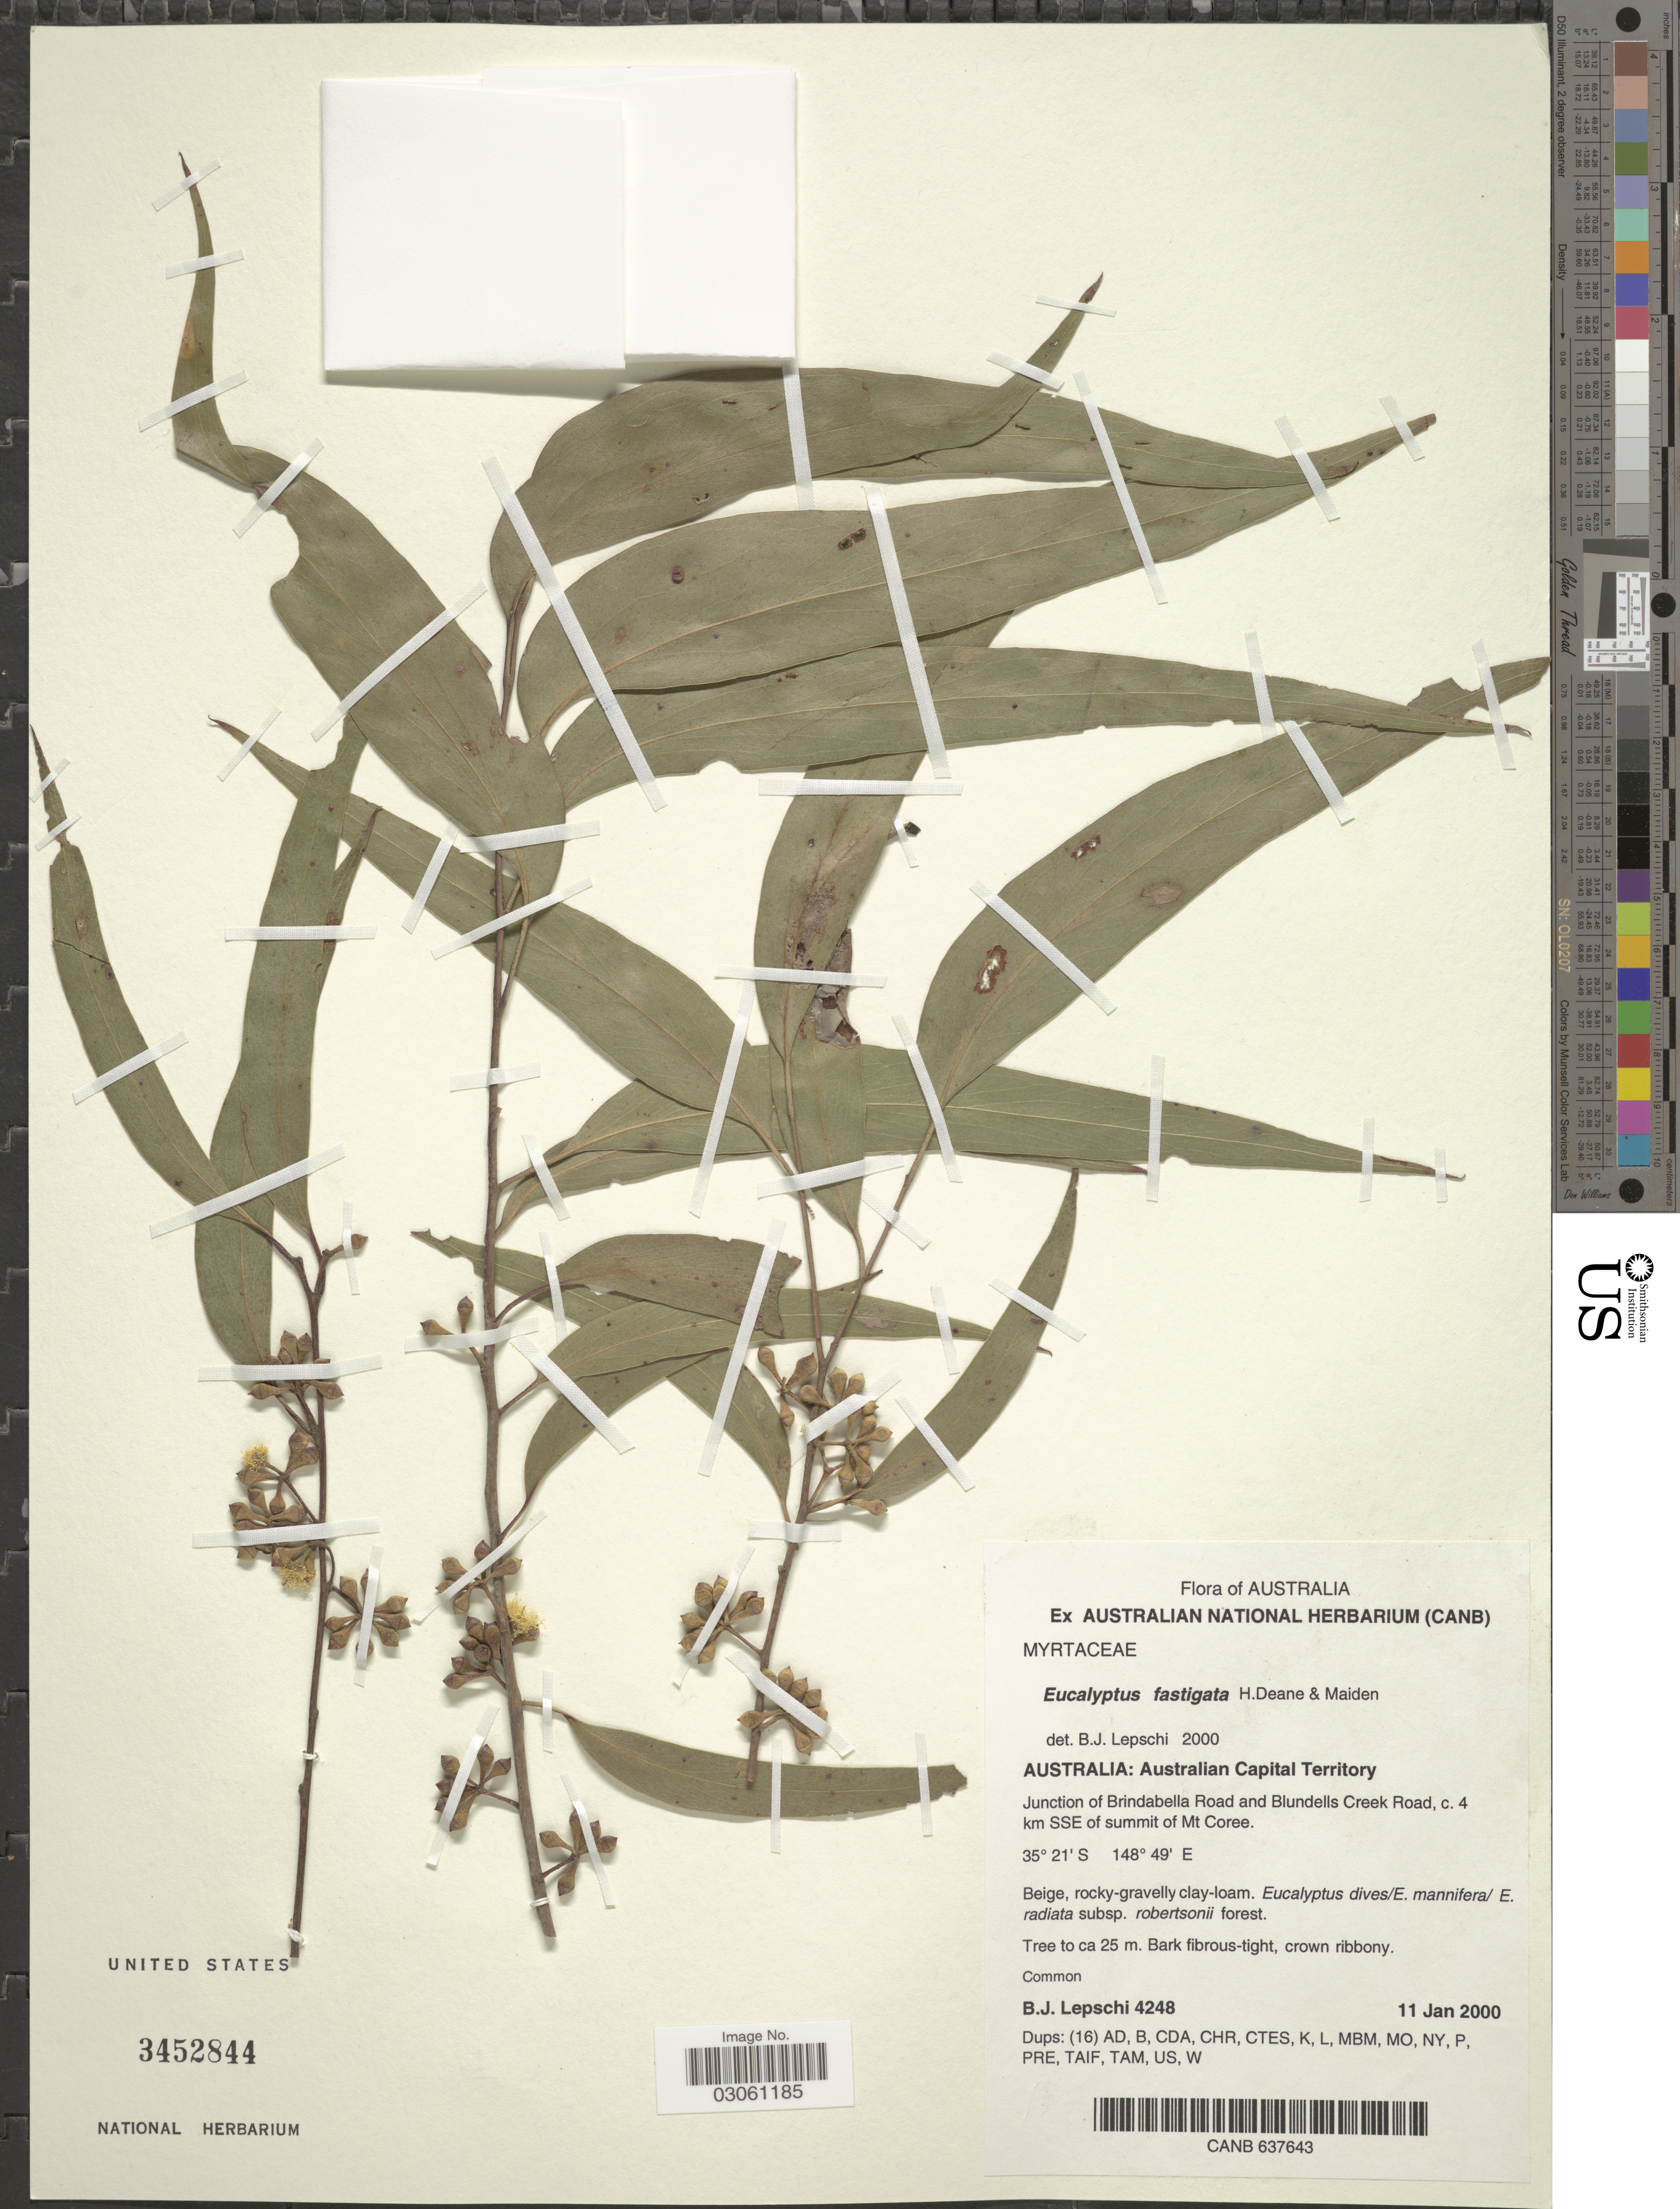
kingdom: Plantae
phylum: Tracheophyta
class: Magnoliopsida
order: Myrtales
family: Myrtaceae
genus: Eucalyptus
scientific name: Eucalyptus fastigata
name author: H. Deane & Maiden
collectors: B. Lepschi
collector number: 4248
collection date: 2000-01-11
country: Australia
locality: Australian Capital Territory. Junction of Brindabella Road and Blundells Creek Road, c. 4 km SSE of summit of Mt Coree.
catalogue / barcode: US 3452844